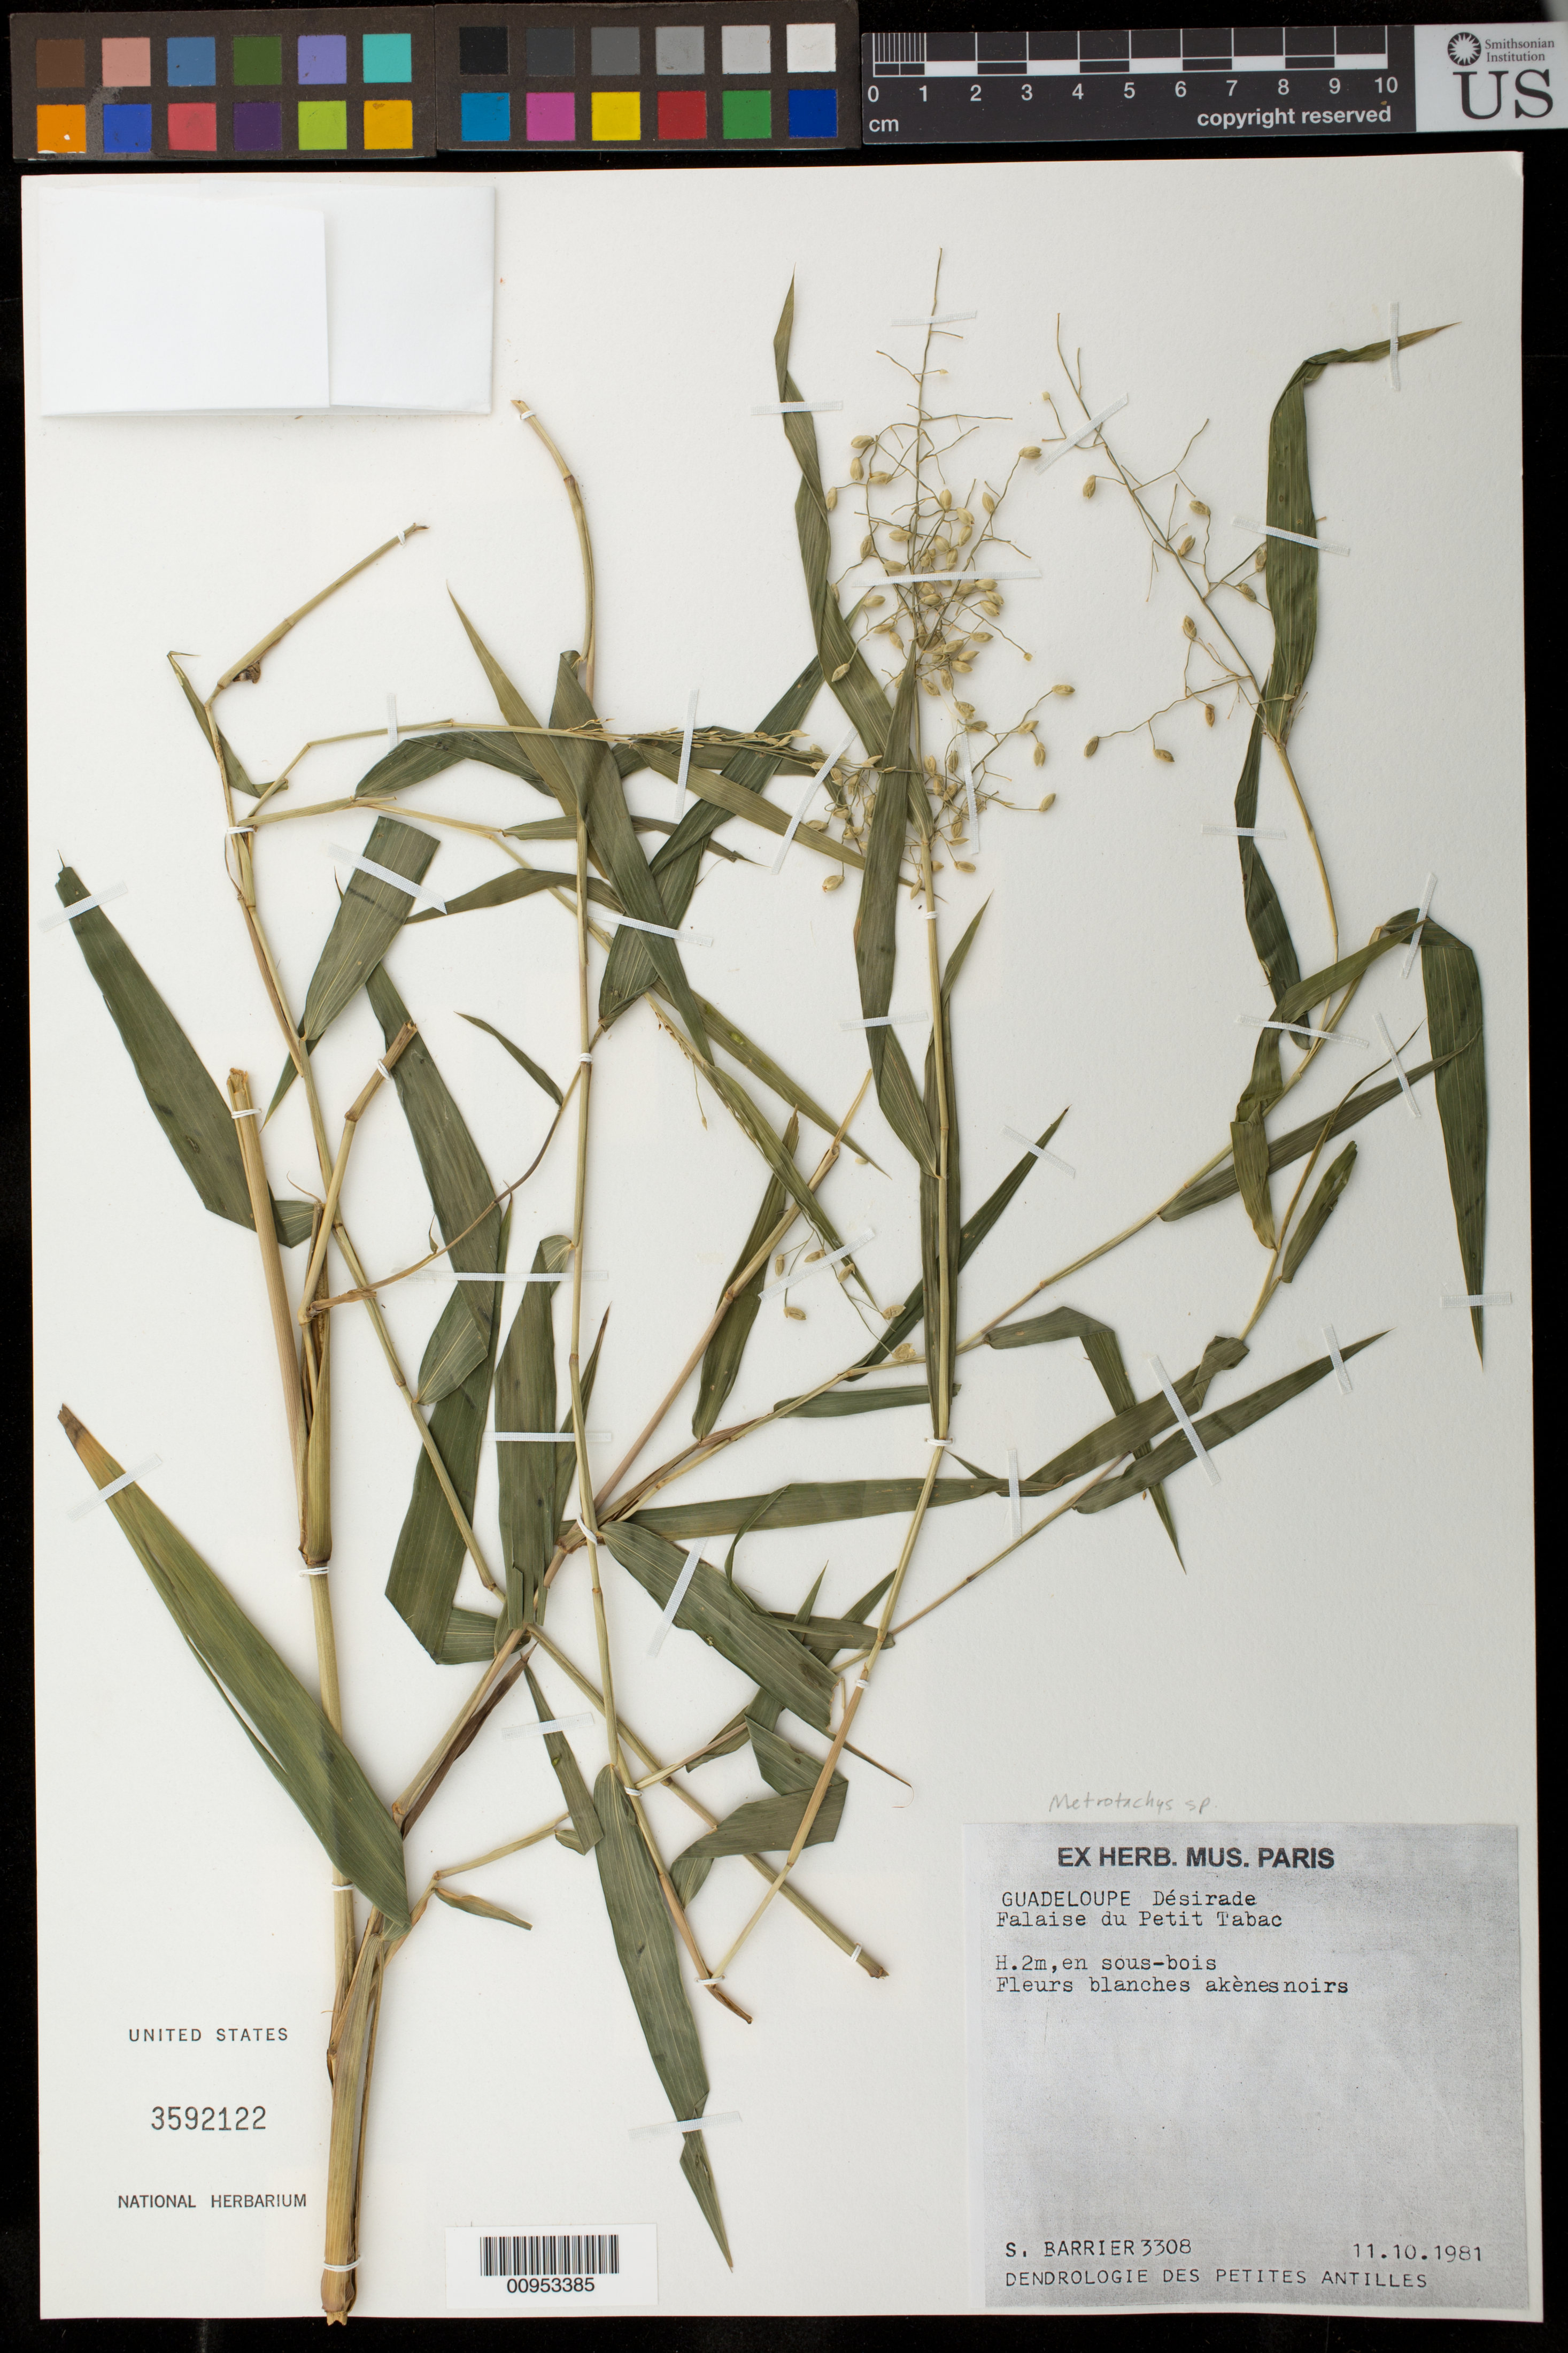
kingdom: Plantae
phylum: Tracheophyta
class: Liliopsida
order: Poales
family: Poaceae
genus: Lasiacis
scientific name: Lasiacis divaricata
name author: (L.) Hitchc.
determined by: Strong, Mark T., (BOT), Smithsonian Institution - National Museum of Natural History (UNITED STATES)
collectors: S. Barrier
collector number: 3308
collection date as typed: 11 Oct 1981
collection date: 1981-10-11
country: Guadeloupe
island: La Désirade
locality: Falaise du Petit Tabac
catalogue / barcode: US 3592122